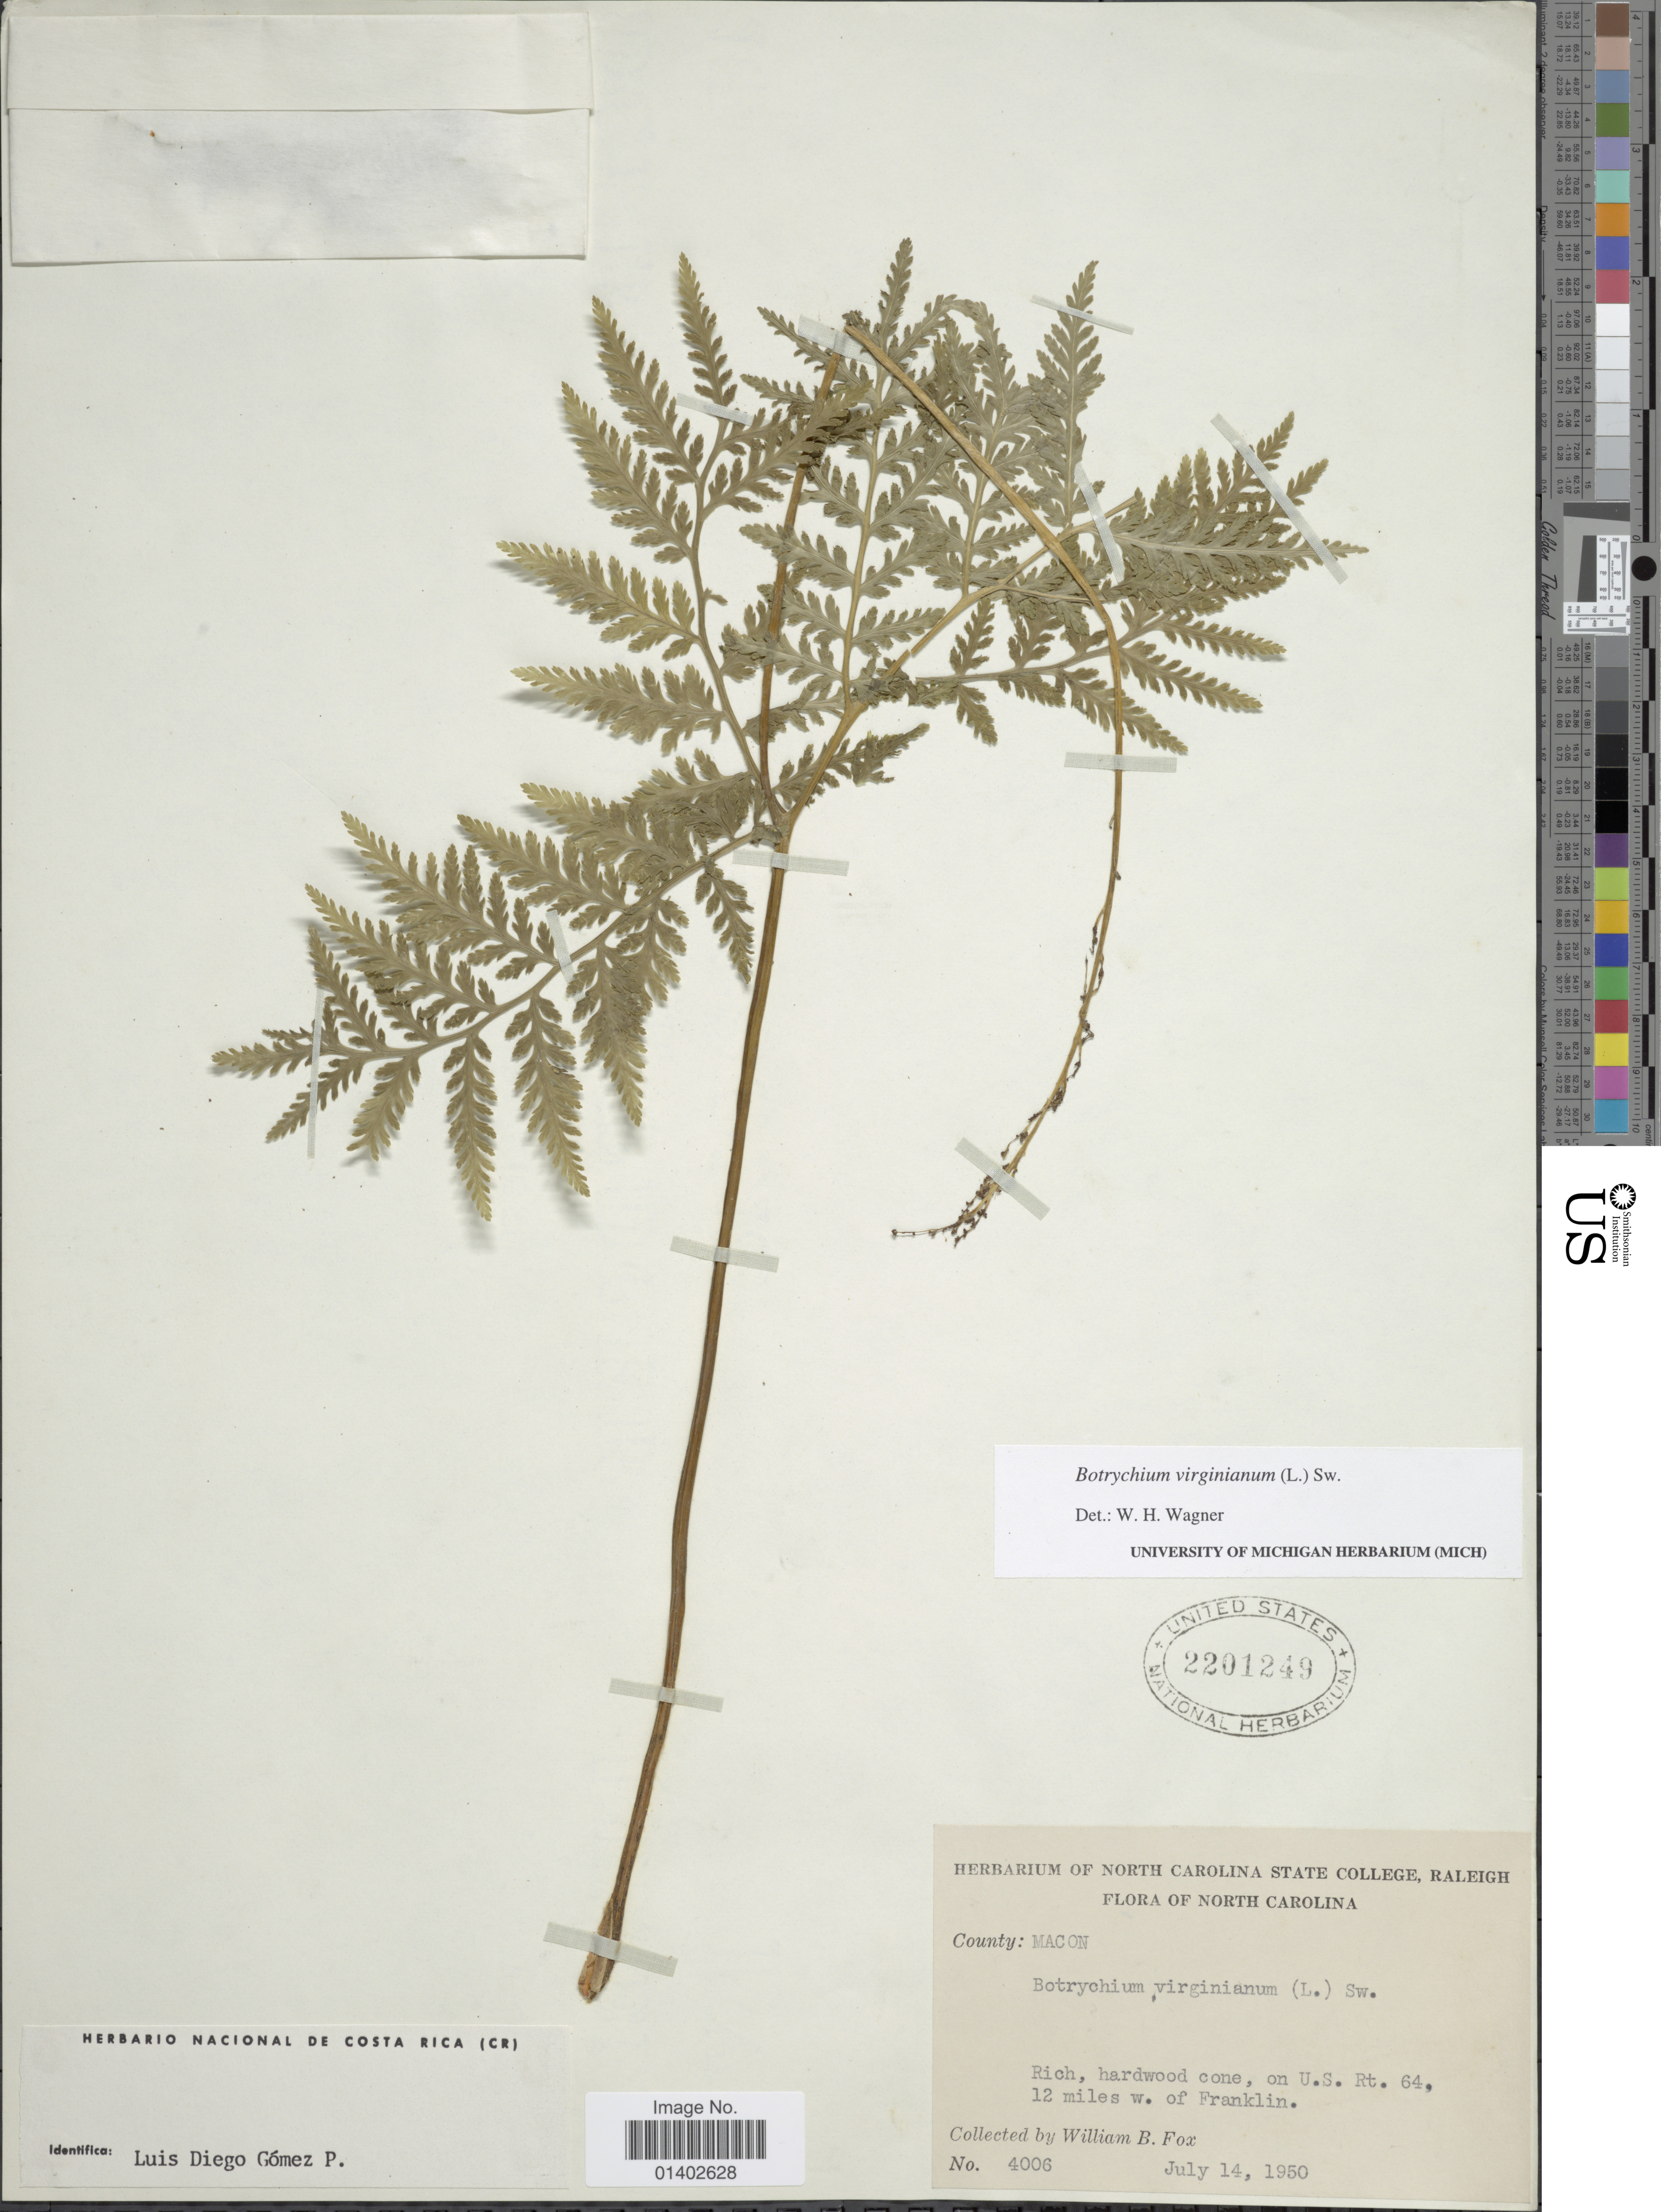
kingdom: Plantae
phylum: Tracheophyta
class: Polypodiopsida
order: Ophioglossales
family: Ophioglossaceae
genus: Botrychium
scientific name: Botrychium virginianum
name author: (L.) Sw.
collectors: W. B. Fox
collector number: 4006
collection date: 1950-07-14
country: United States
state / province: North Carolina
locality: County: Macon, rich, hardwood cone, on U.S.Rt. 64, 12 miles w. of Franklin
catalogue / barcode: US 2201249